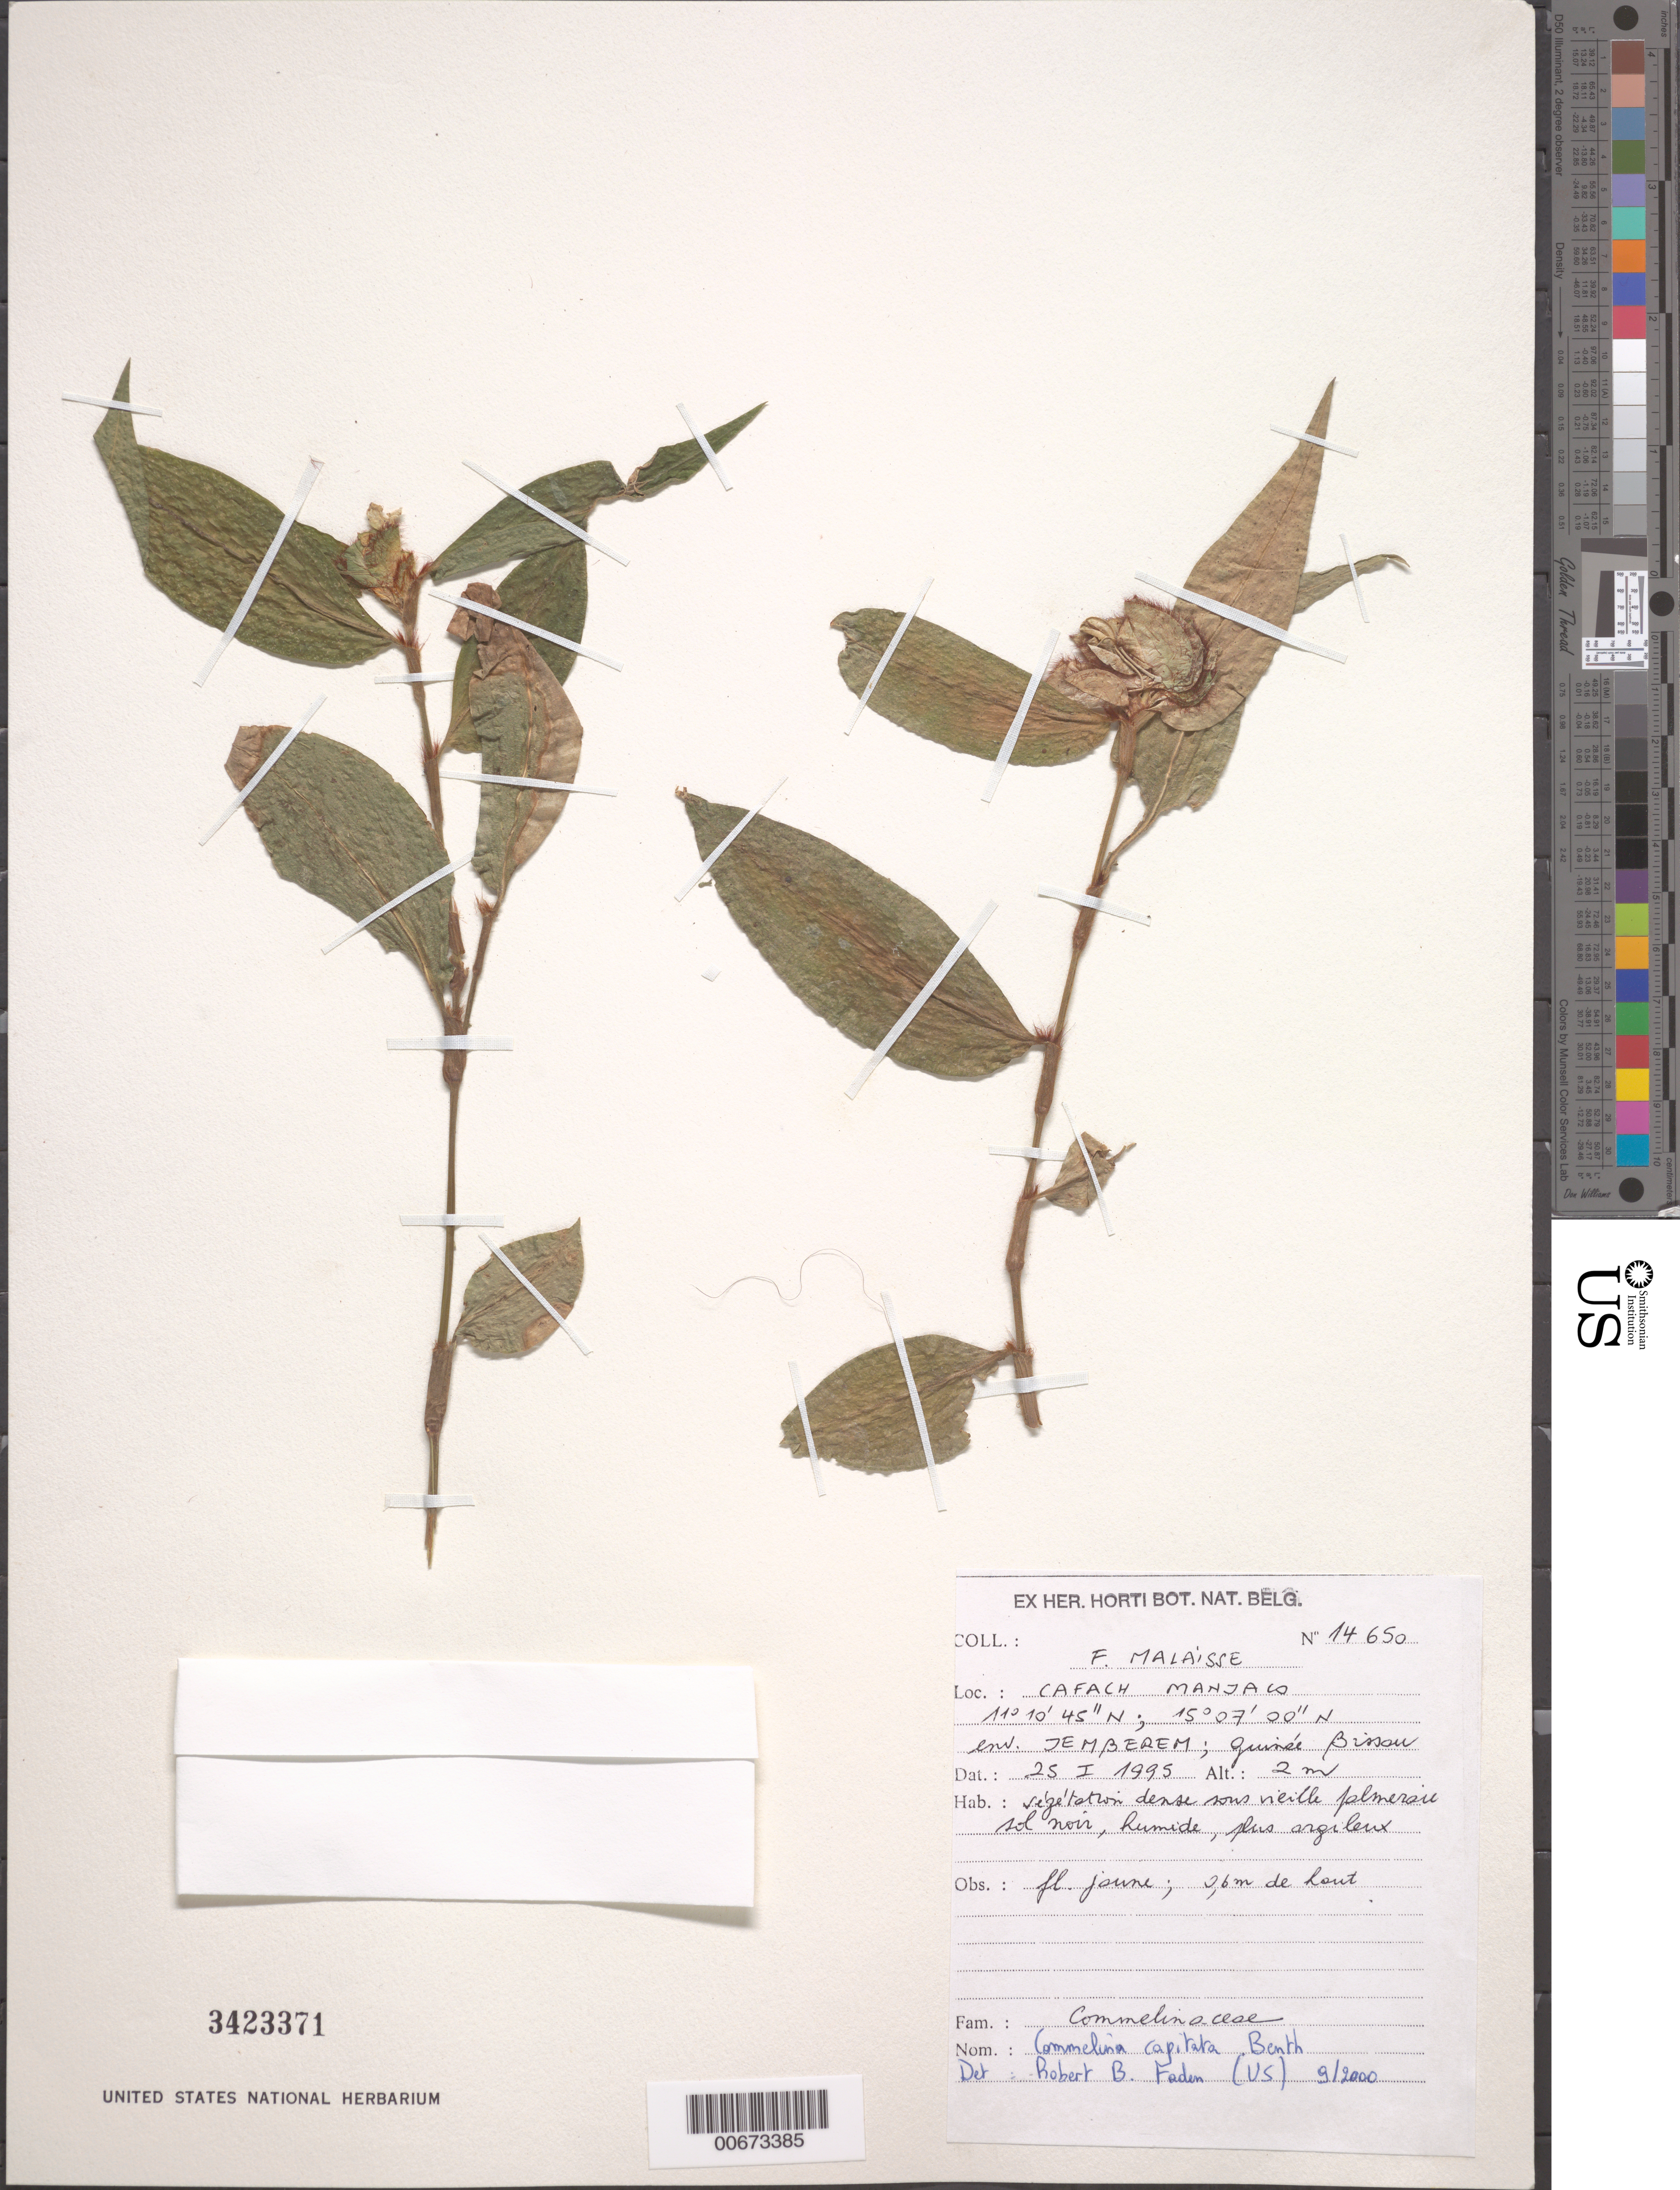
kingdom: Plantae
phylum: Tracheophyta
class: Liliopsida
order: Commelinales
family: Commelinaceae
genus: Commelina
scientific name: Commelina capitata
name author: Benth.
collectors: F. Malaisee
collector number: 14650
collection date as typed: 25 Jan 1995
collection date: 1995-01-25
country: Guinea-Bissau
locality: Around Jemberem.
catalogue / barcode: US 3423371